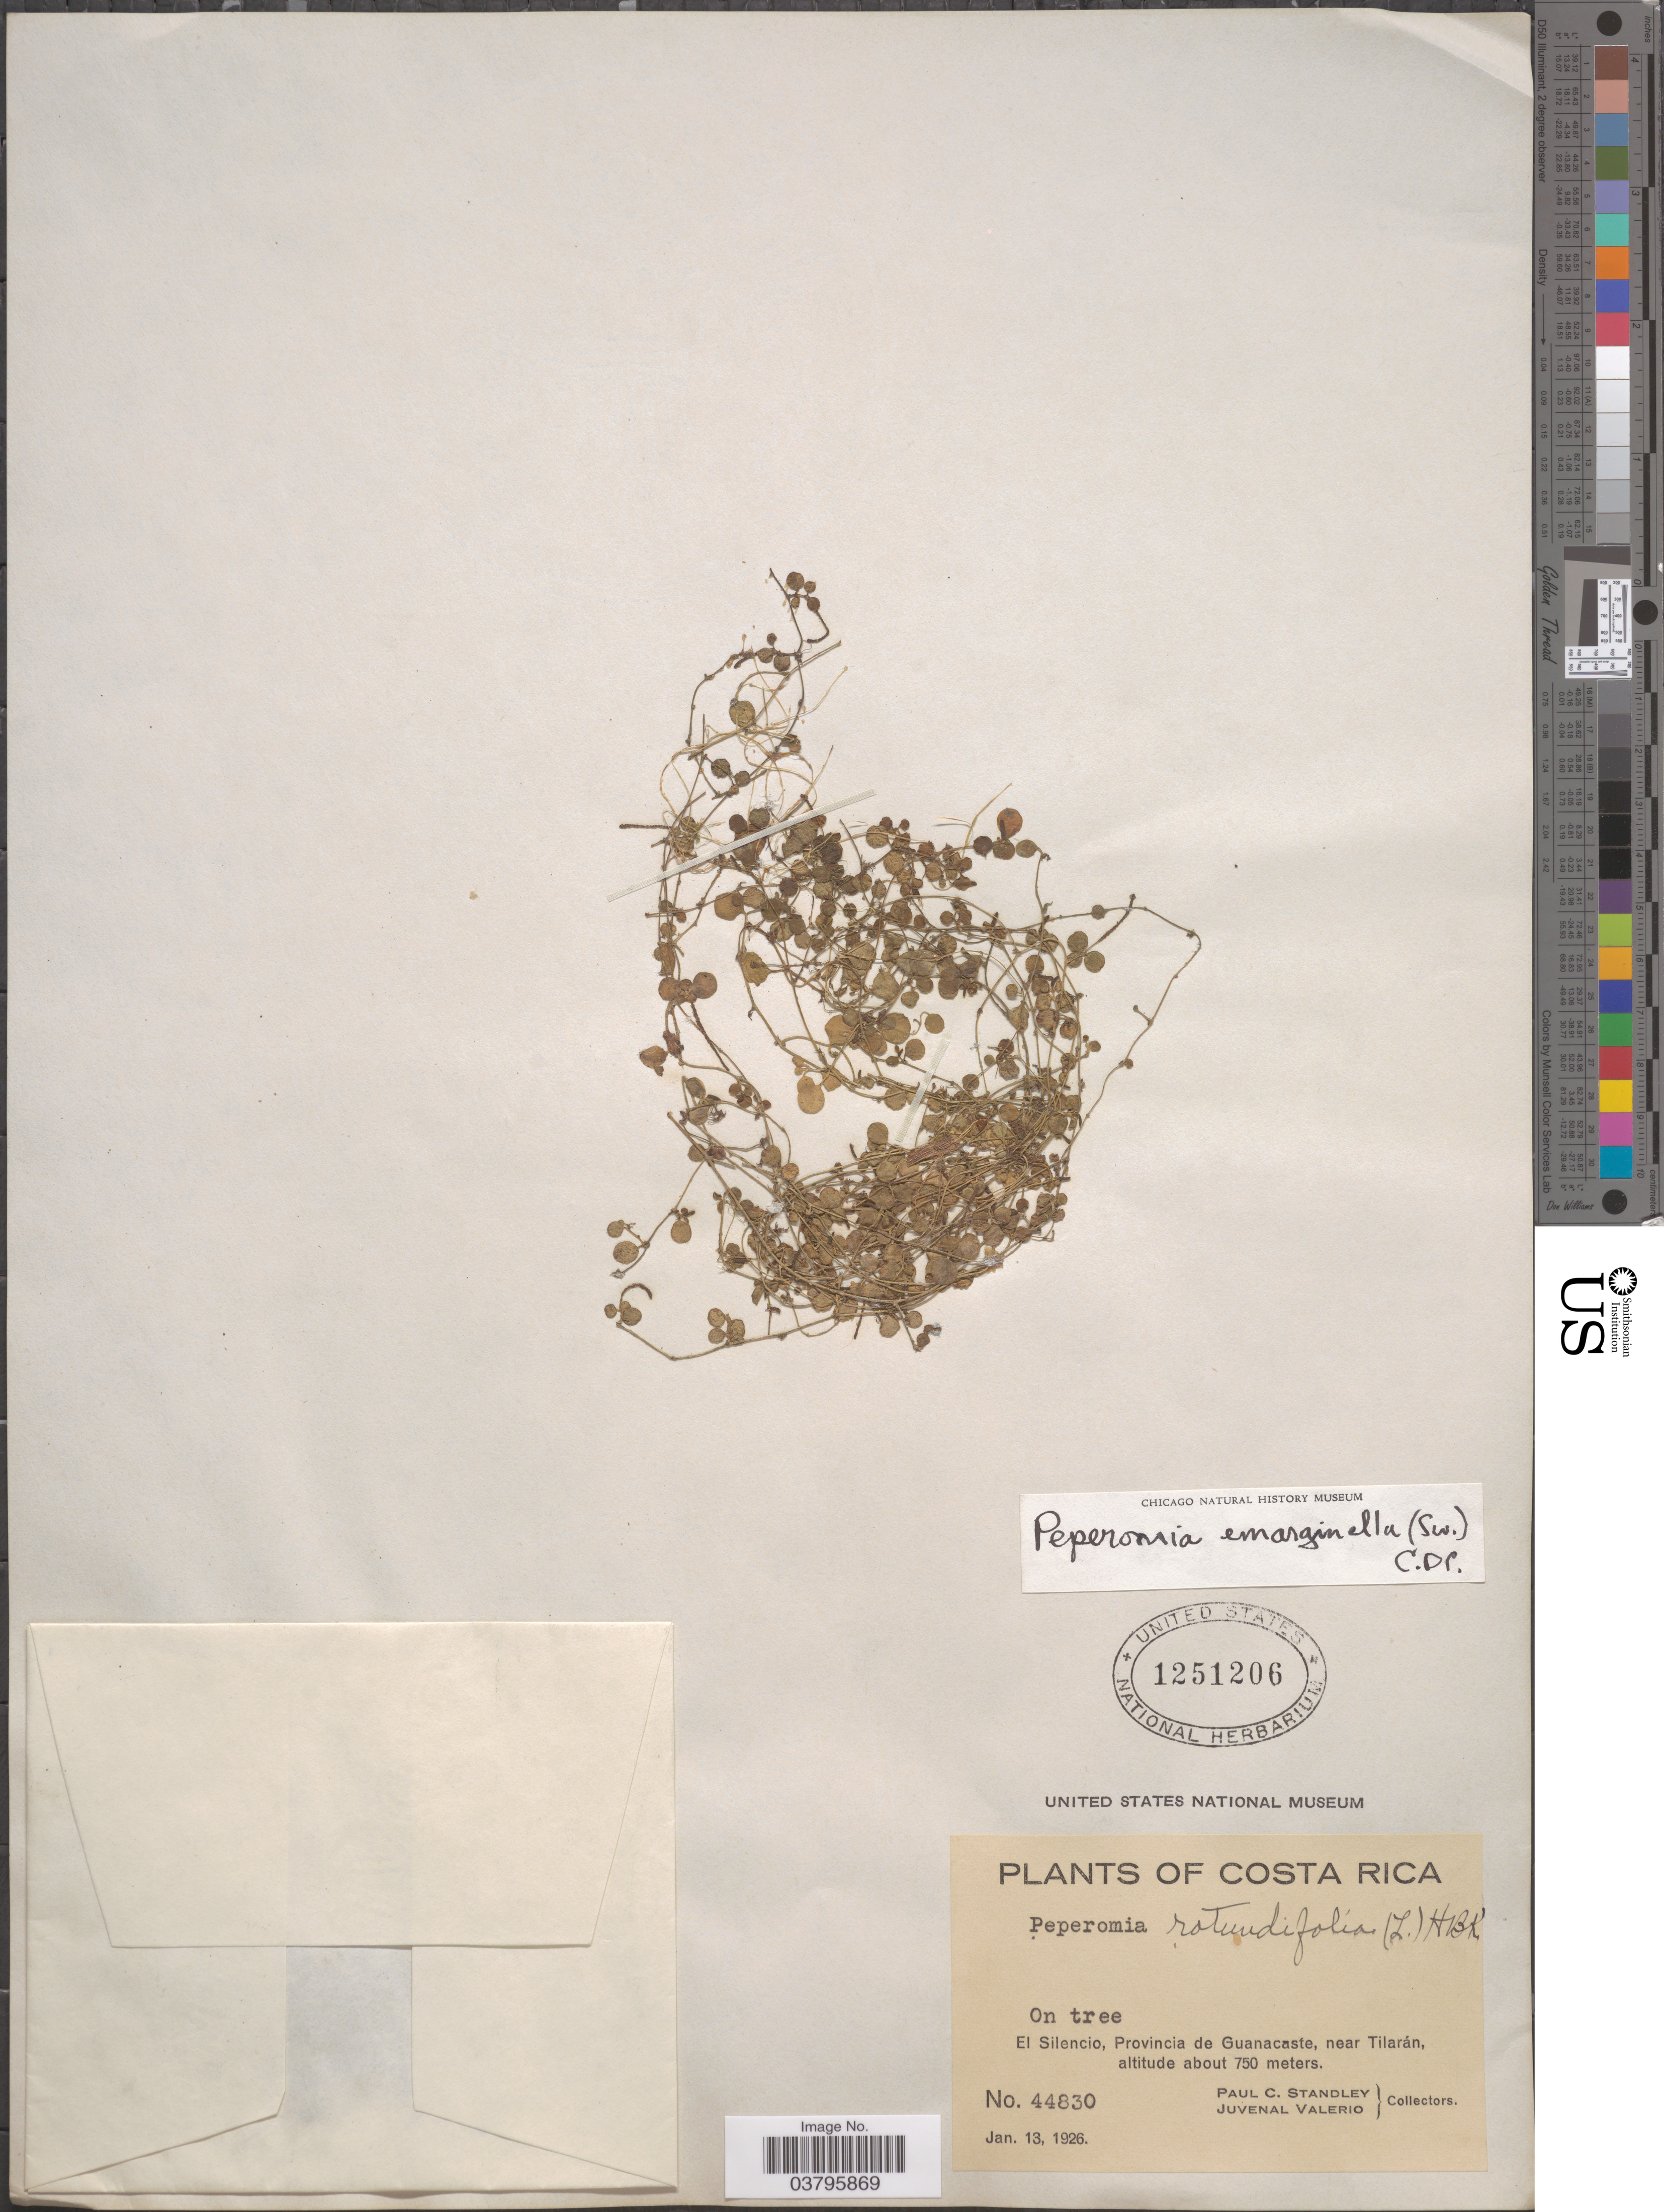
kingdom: Plantae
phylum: Tracheophyta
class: Magnoliopsida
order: Piperales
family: Piperaceae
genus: Peperomia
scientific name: Peperomia rotundifolia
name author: (L.) Kunth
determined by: Jiménez, José Estaban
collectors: P. C. Standley & J. Valerio R.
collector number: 44830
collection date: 1926-01-13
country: Costa Rica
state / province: Guanacaste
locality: El Silencio, near Tilarán.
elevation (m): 750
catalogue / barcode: US 1251206